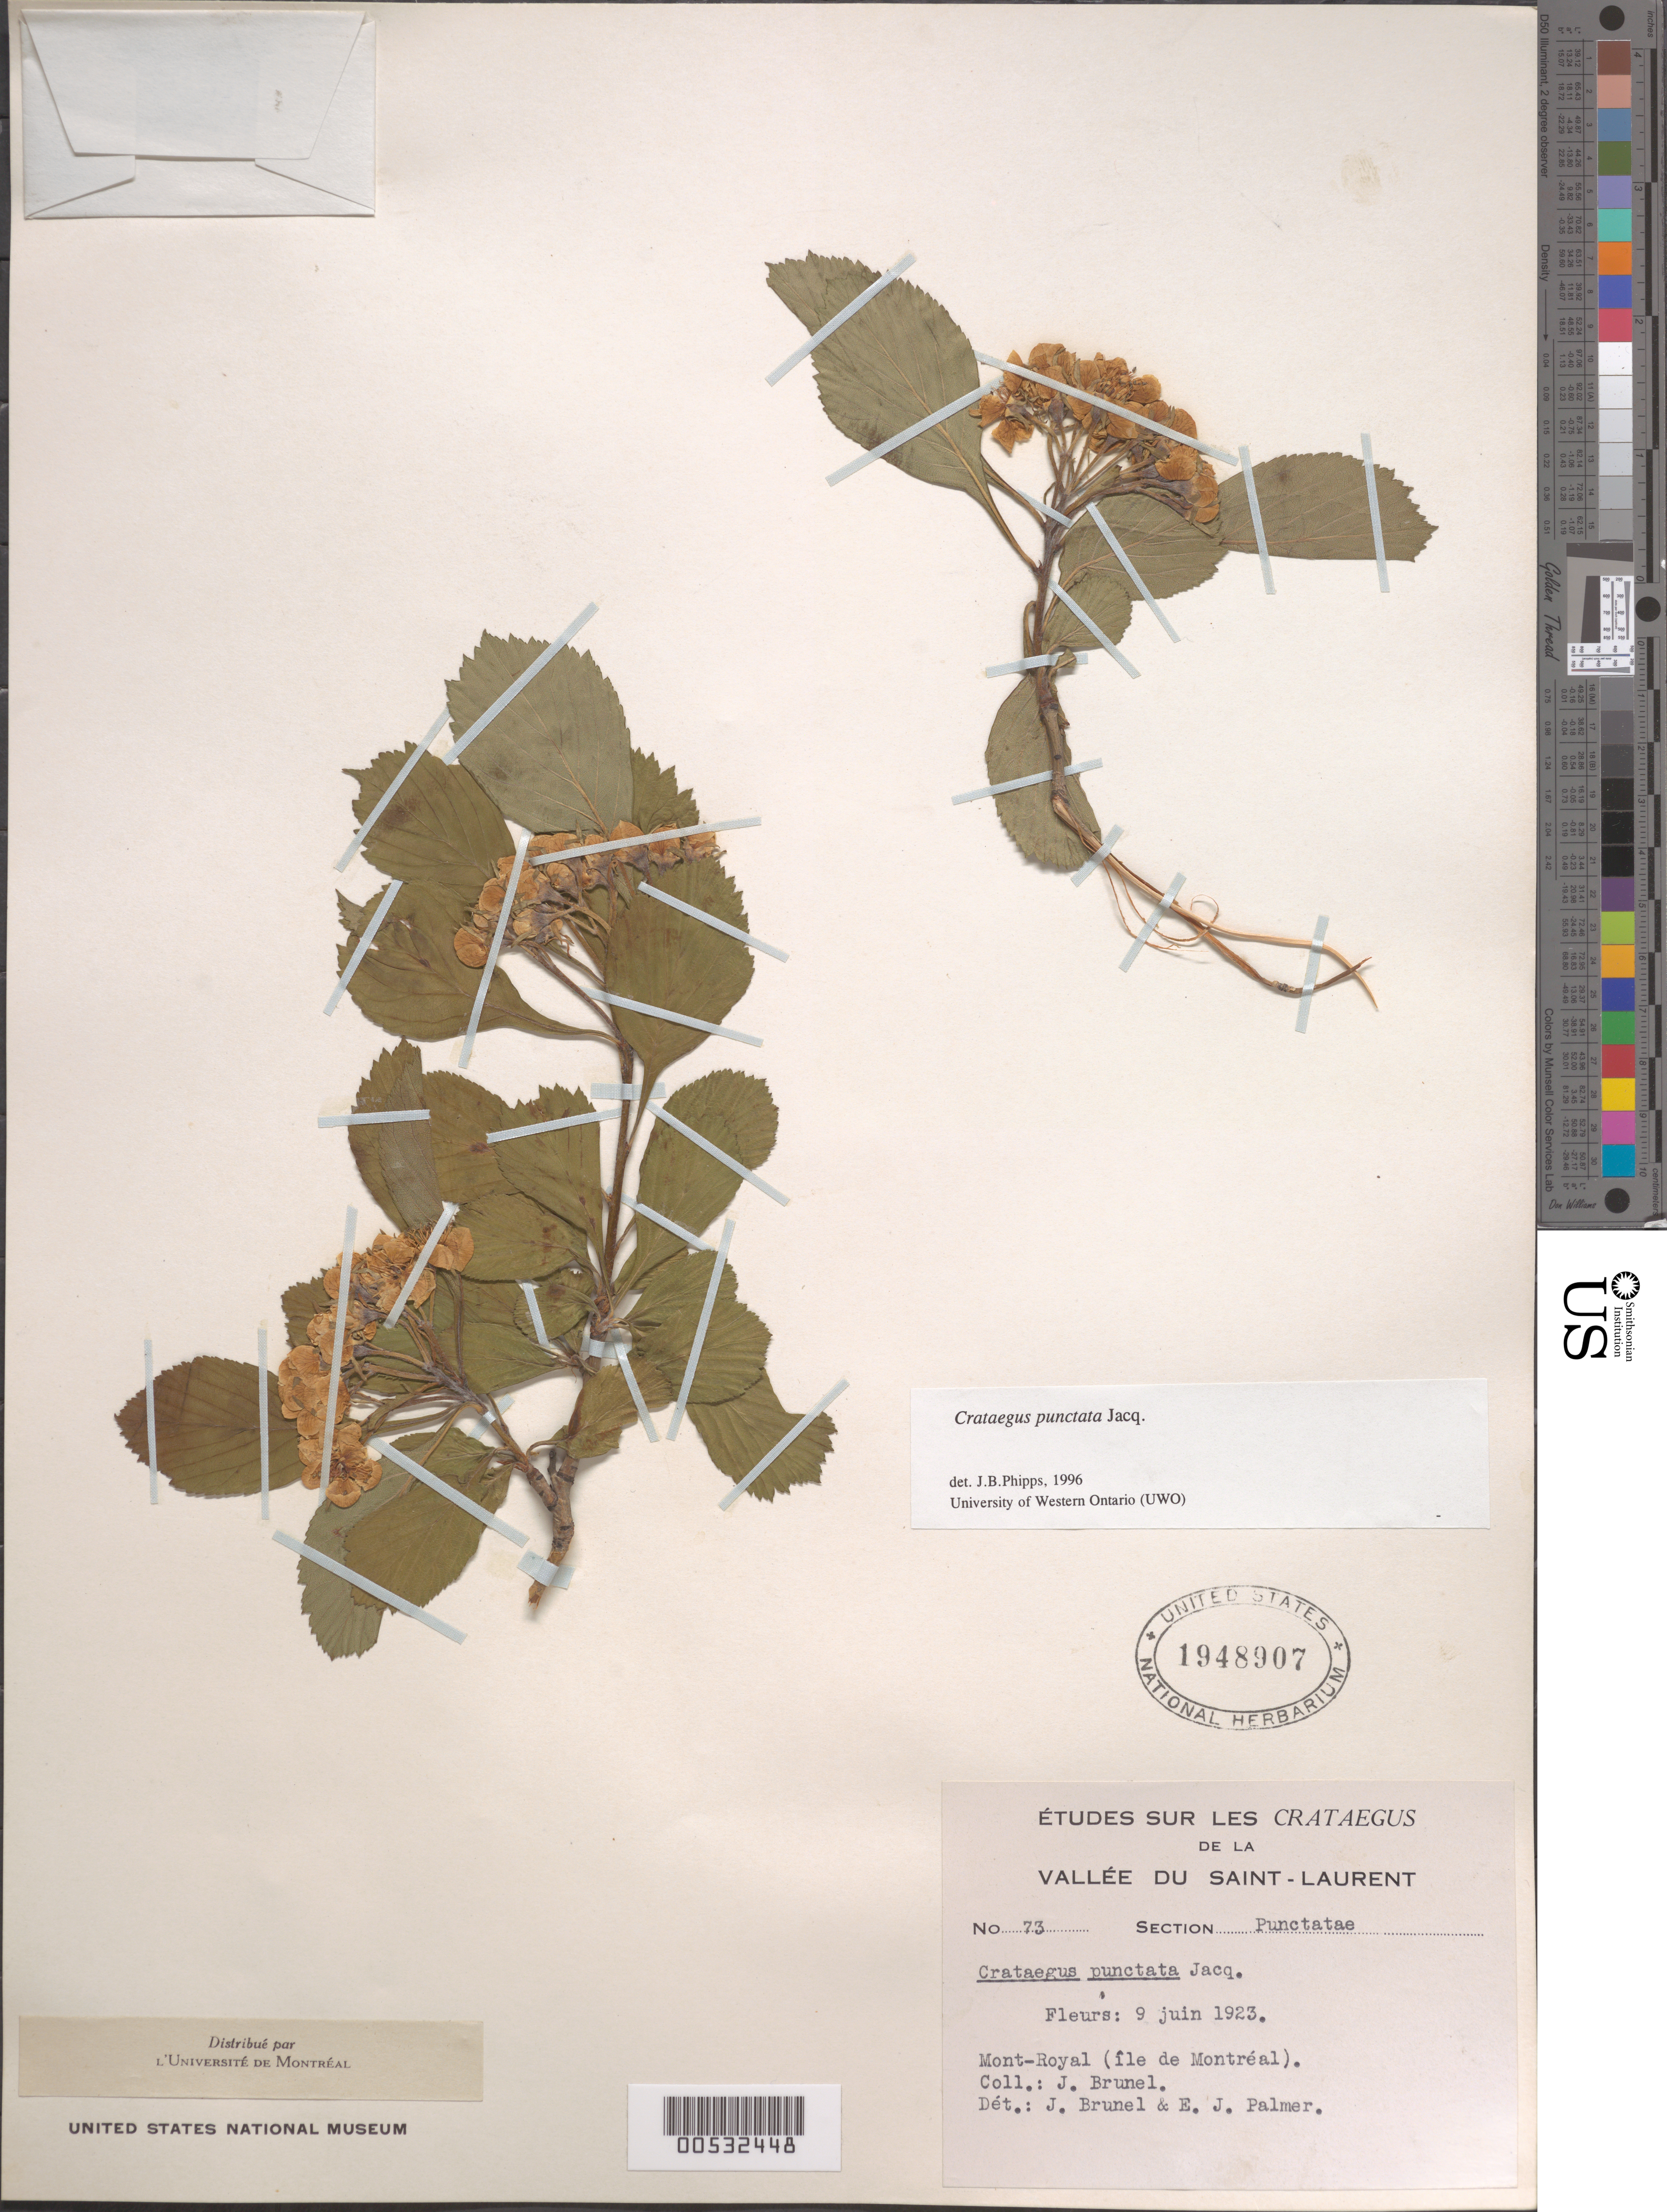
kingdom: Plantae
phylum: Tracheophyta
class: Magnoliopsida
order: Rosales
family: Rosaceae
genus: Crataegus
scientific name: Crataegus punctata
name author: Jacq.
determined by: Brunel, J.; Palmer, E. J.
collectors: J. Brunel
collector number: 73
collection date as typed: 09 Jun 1923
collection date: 1923-06-09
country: Canada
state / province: Quebec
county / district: Montréal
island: Ile de Montréal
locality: Mont-Royal, Vallée du Saint-Laurent.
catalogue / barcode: US 1948907